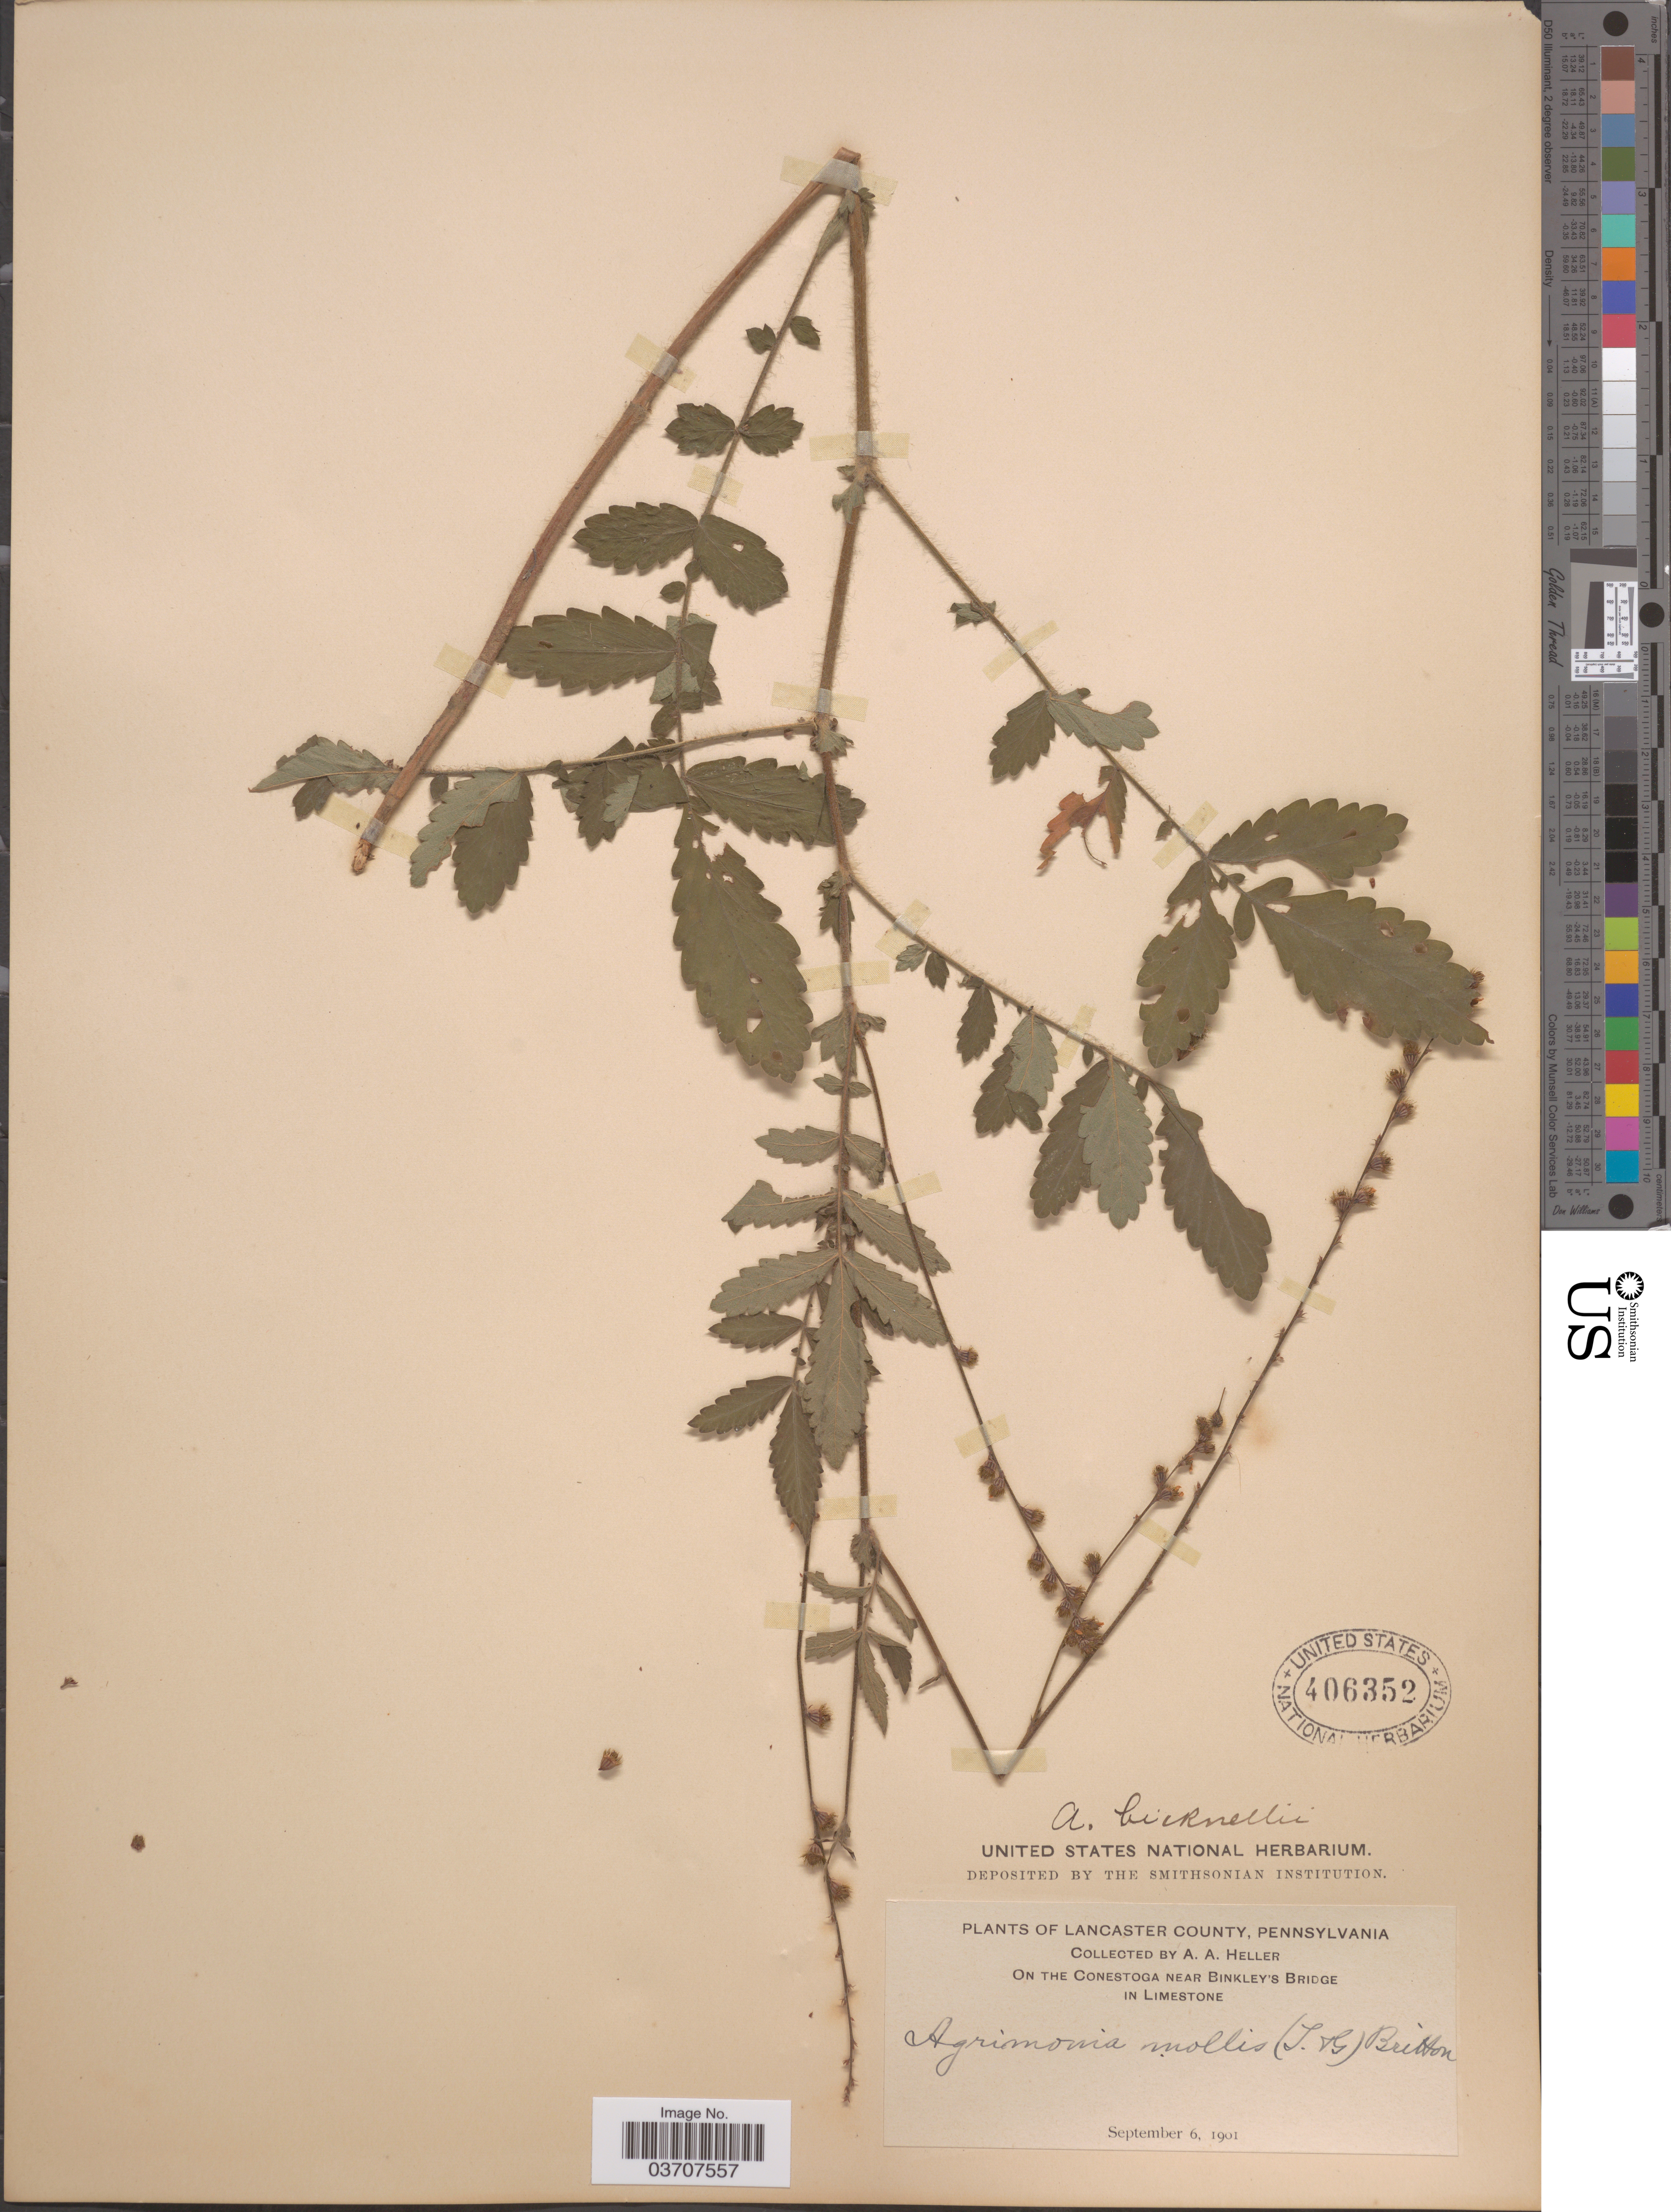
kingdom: Plantae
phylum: Tracheophyta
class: Magnoliopsida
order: Rosales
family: Rosaceae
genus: Agrimonia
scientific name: Agrimonia bicknellii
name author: (Kearney) Rydb.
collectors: A. A. Heller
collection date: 1901-09-06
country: United States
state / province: Pennsylvania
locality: Lancaster County. On the Conestoga near Binkley's Bridge in limestone.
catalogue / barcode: US 406352